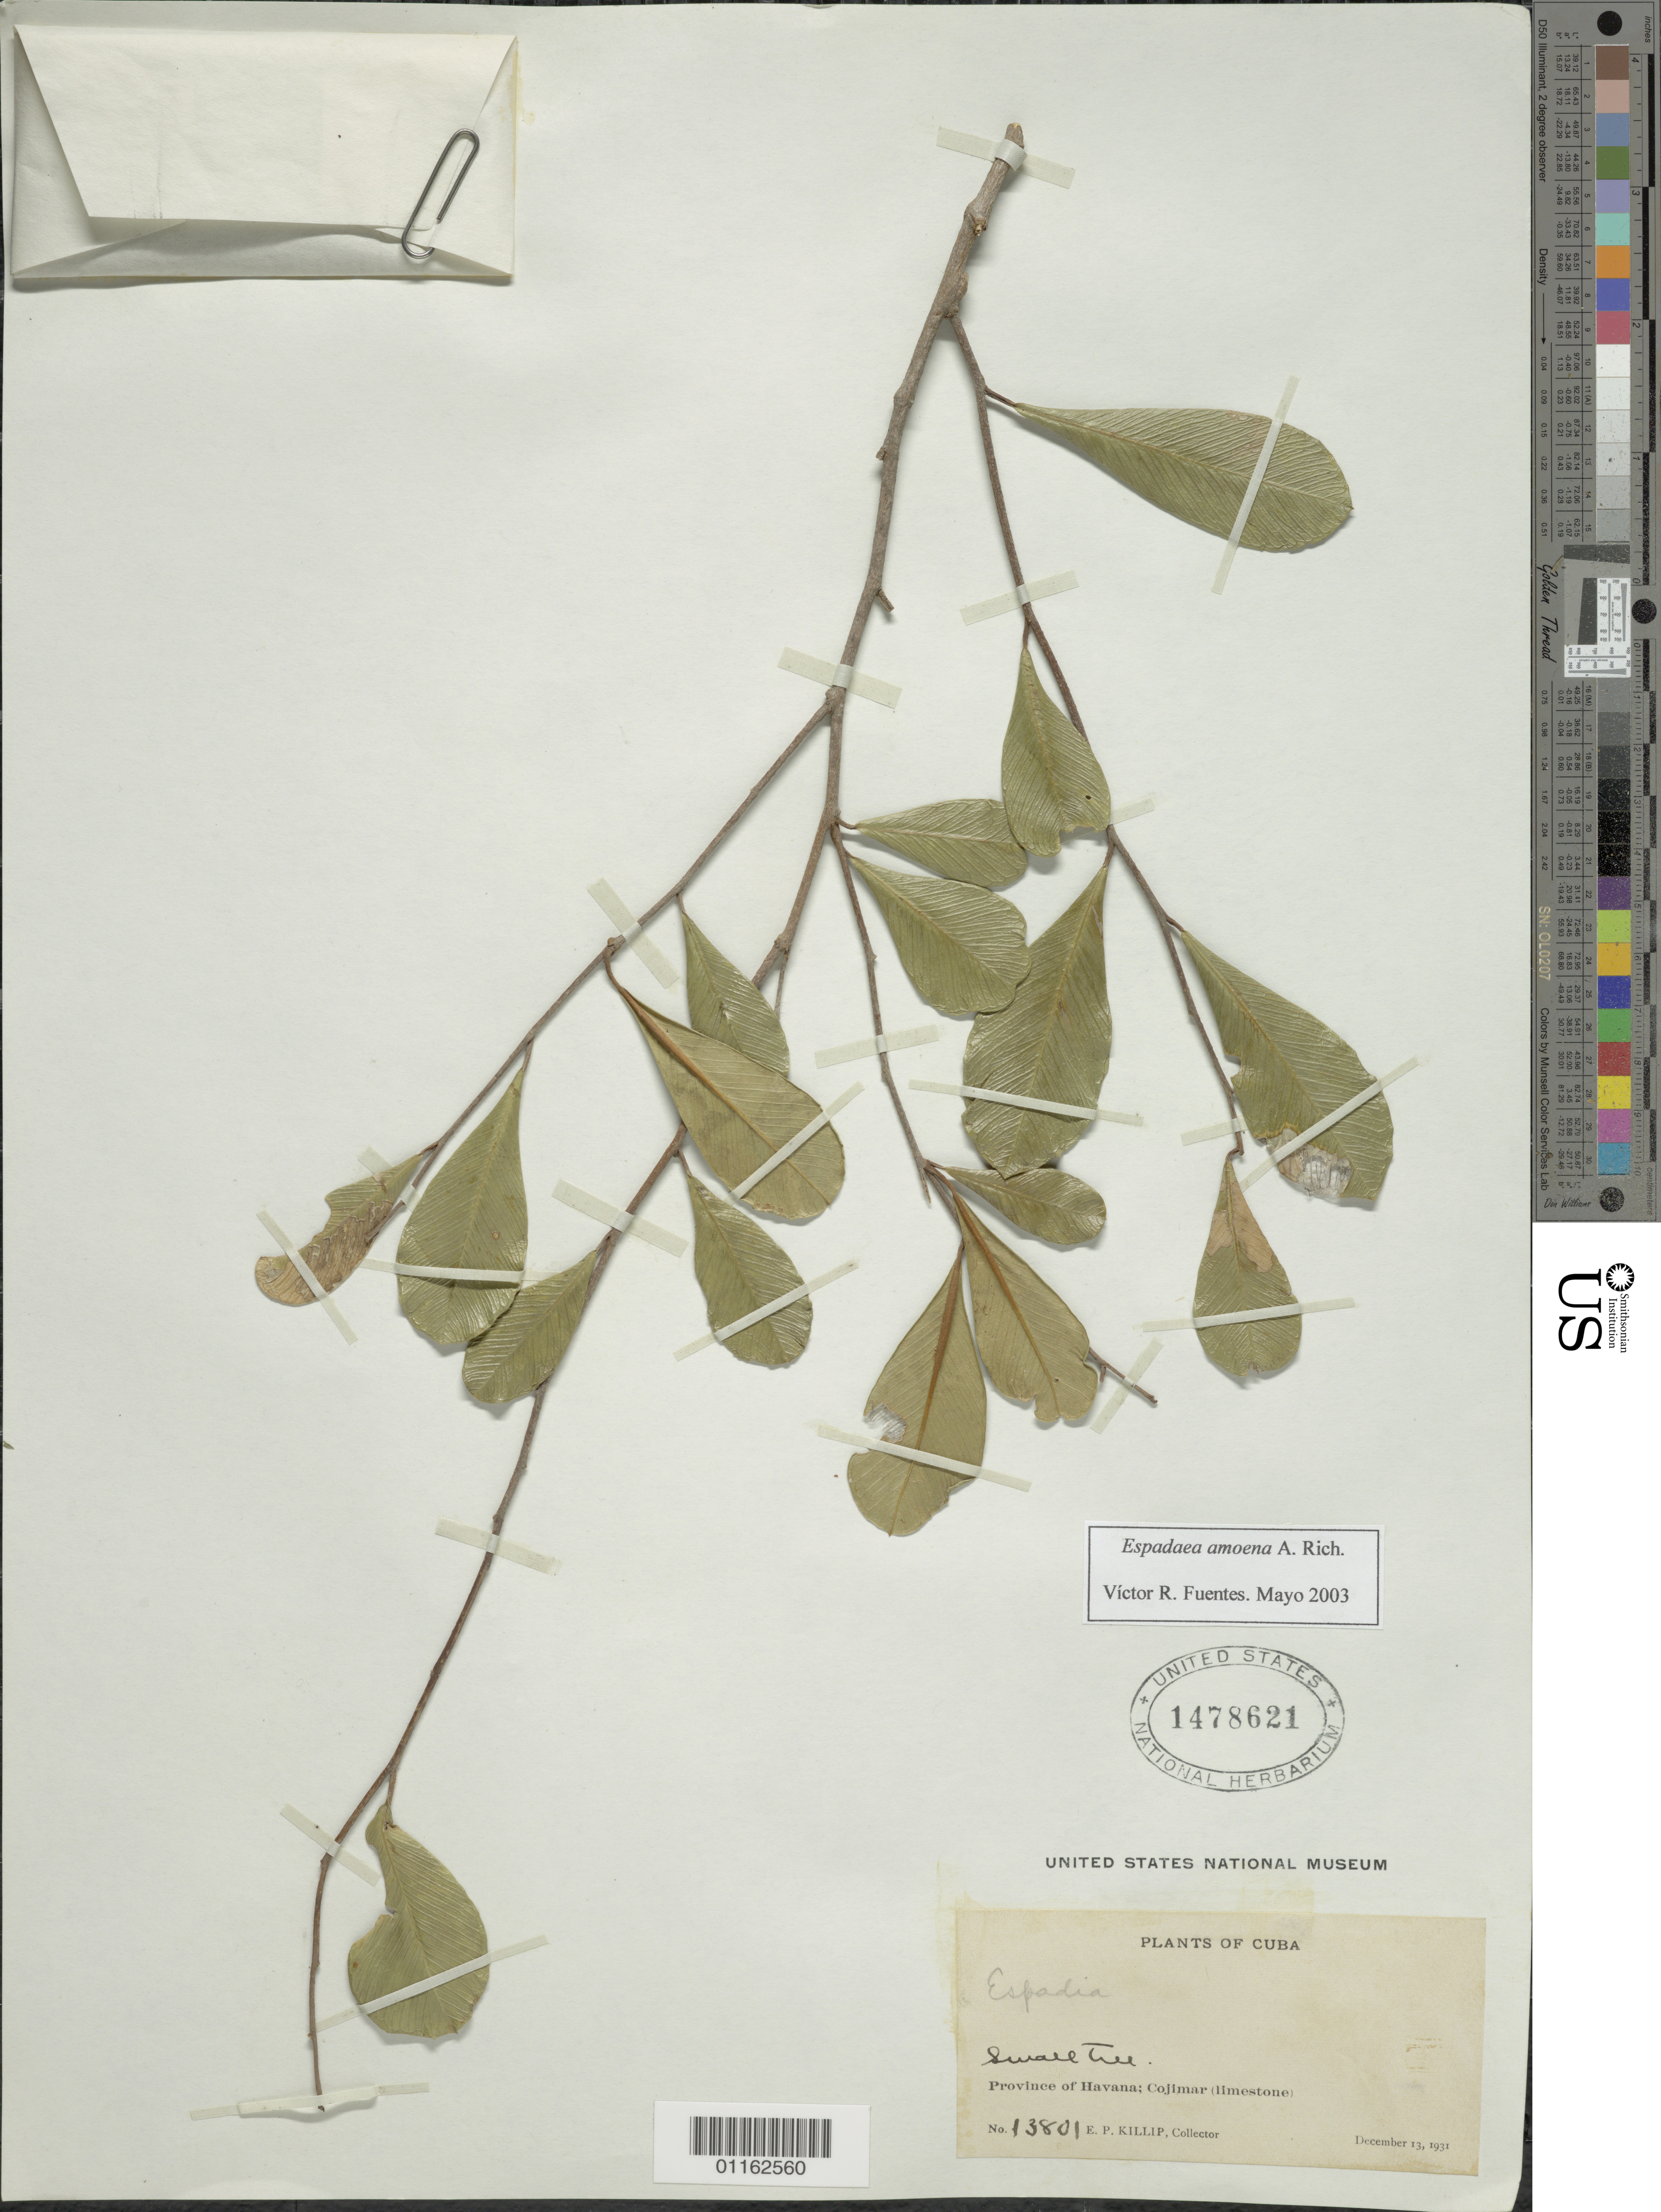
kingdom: Plantae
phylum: Tracheophyta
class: Magnoliopsida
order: Solanales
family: Solanaceae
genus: Espadaea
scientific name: Espadaea amoena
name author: A. Rich.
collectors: E. P. Killip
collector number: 13801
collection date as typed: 13 Dec 1931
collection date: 1931-12-13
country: Cuba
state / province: La Habana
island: Cuba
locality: Cojimar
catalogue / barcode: US 1478612